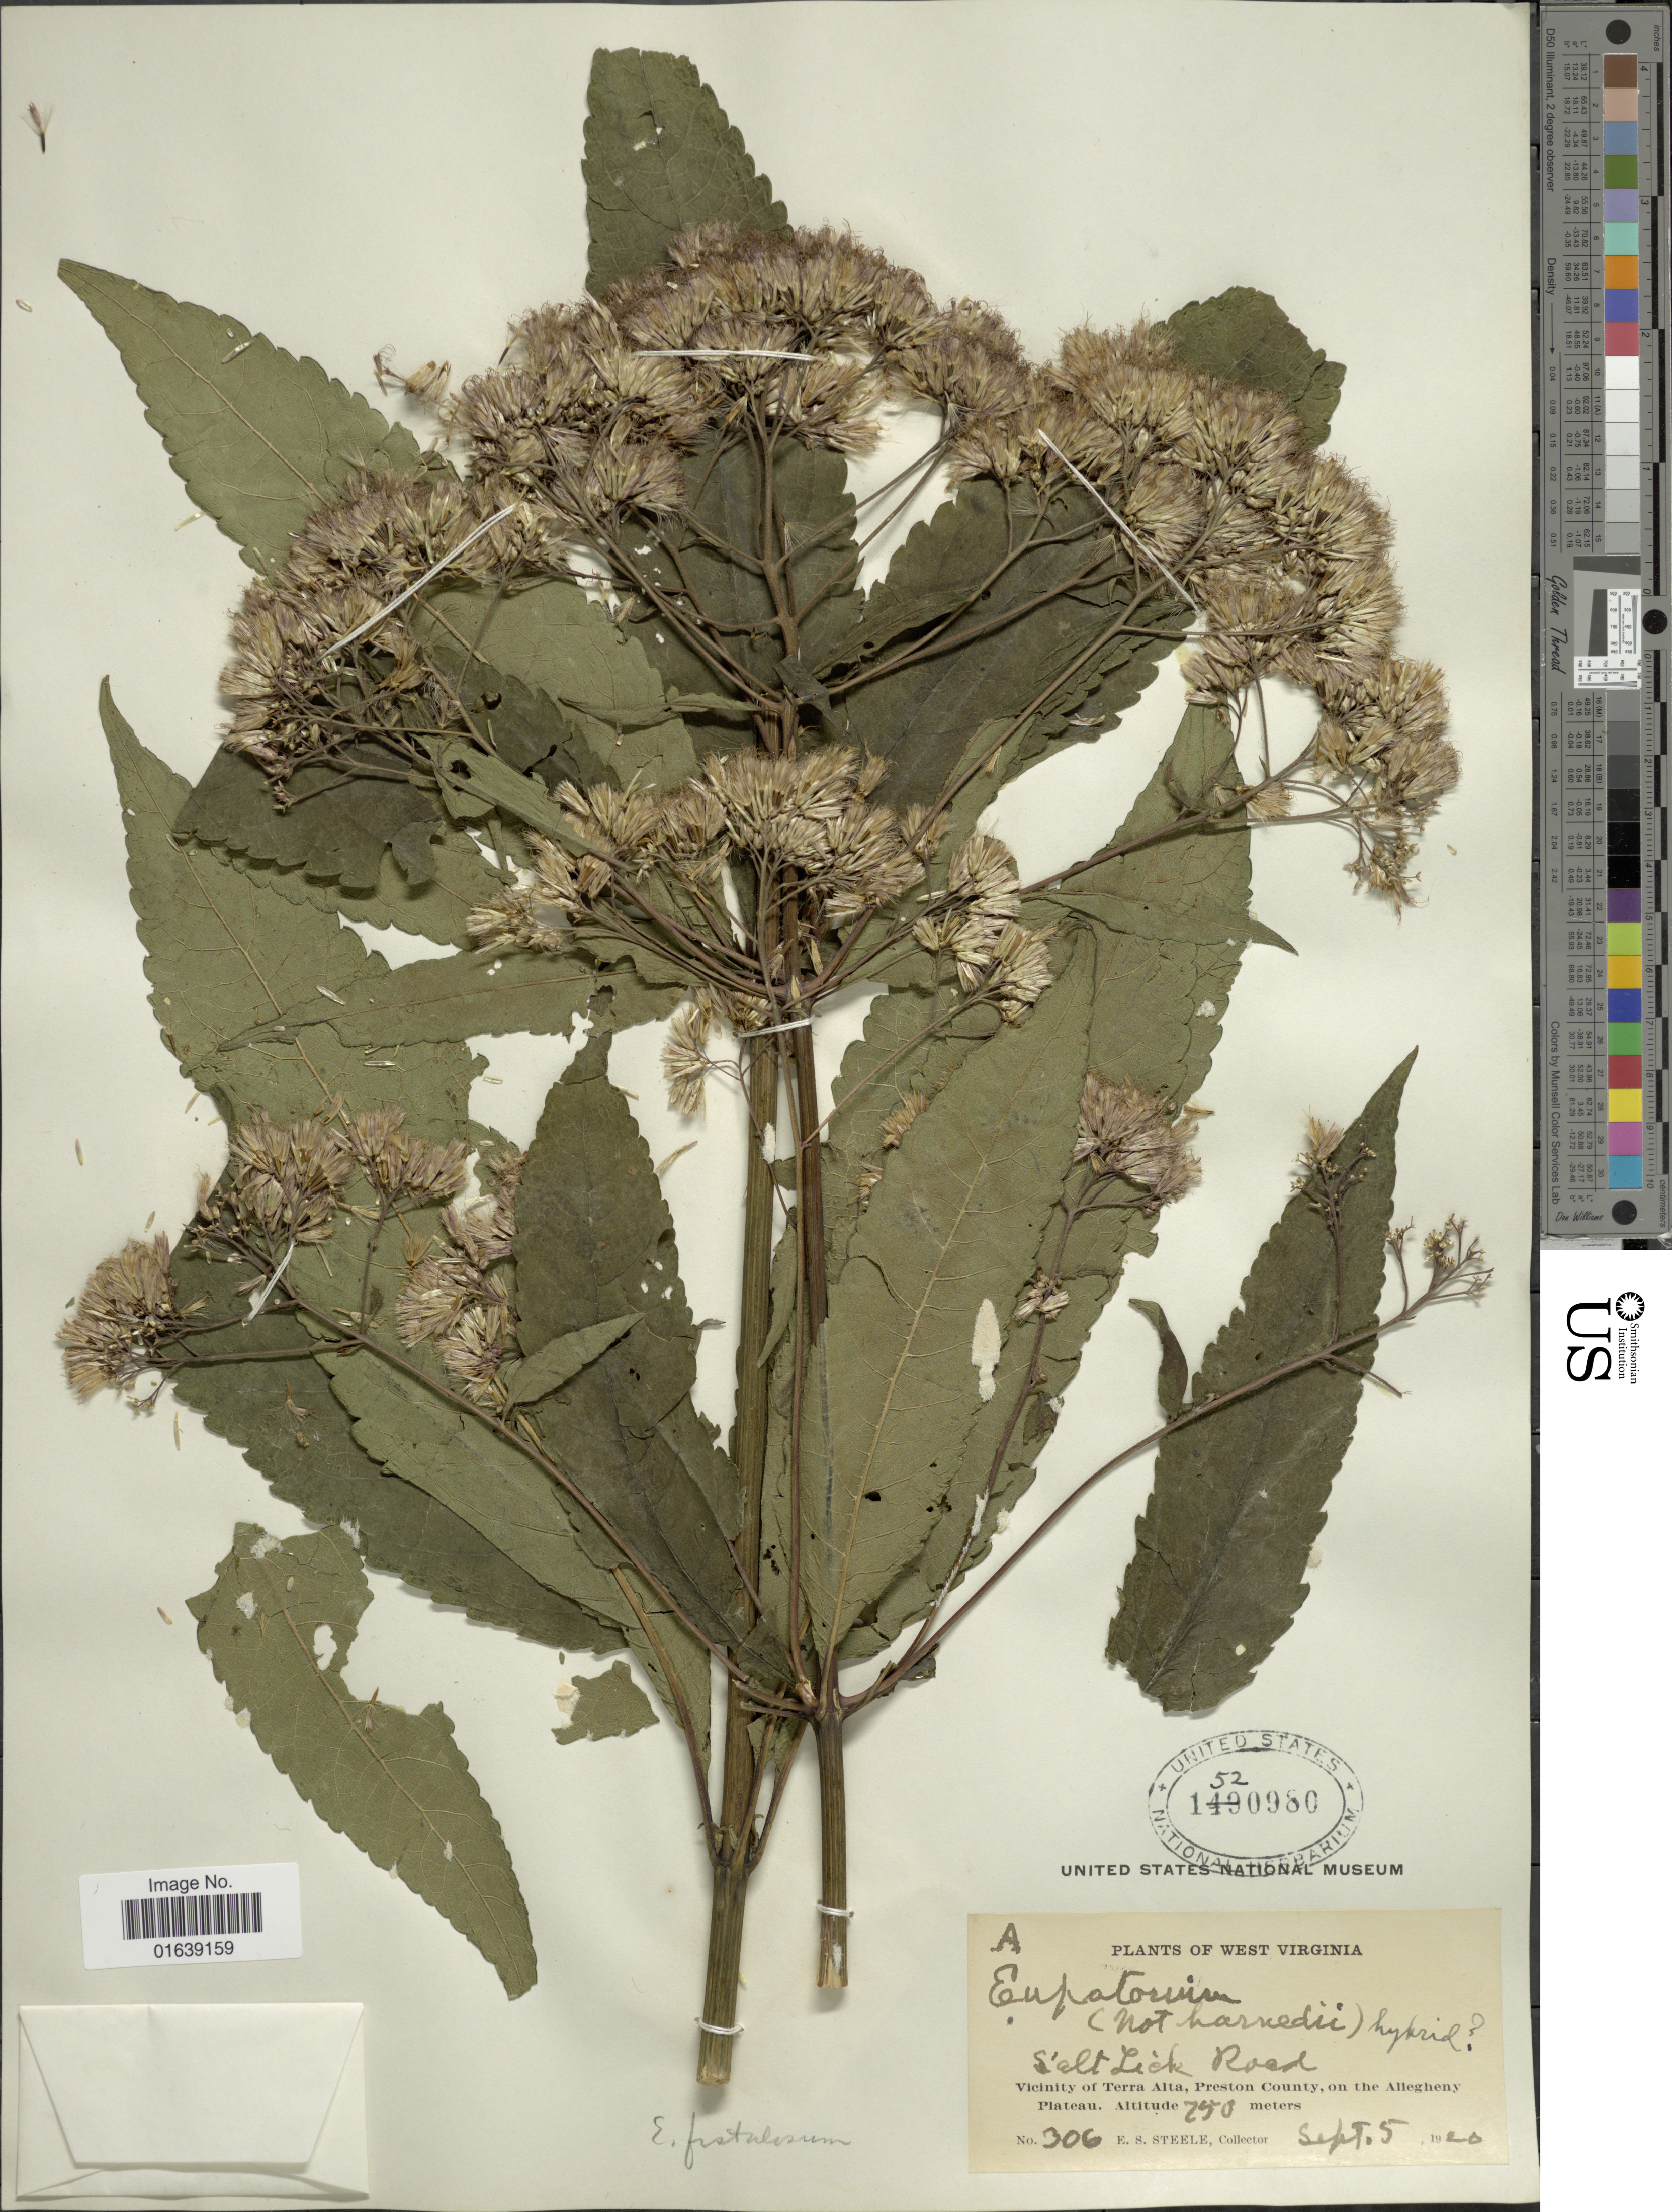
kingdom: Plantae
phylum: Tracheophyta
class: Magnoliopsida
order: Asterales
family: Asteraceae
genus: Eupatorium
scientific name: Eupatorium fistulosum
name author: Barratt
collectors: E. Steele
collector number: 306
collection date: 1920-09-05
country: United States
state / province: West Virginia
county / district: Preston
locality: Salt Lick Road. Vicinity of Terra Alta, Preston County, on the Allegheny Plateau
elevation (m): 250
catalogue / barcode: US 1520980